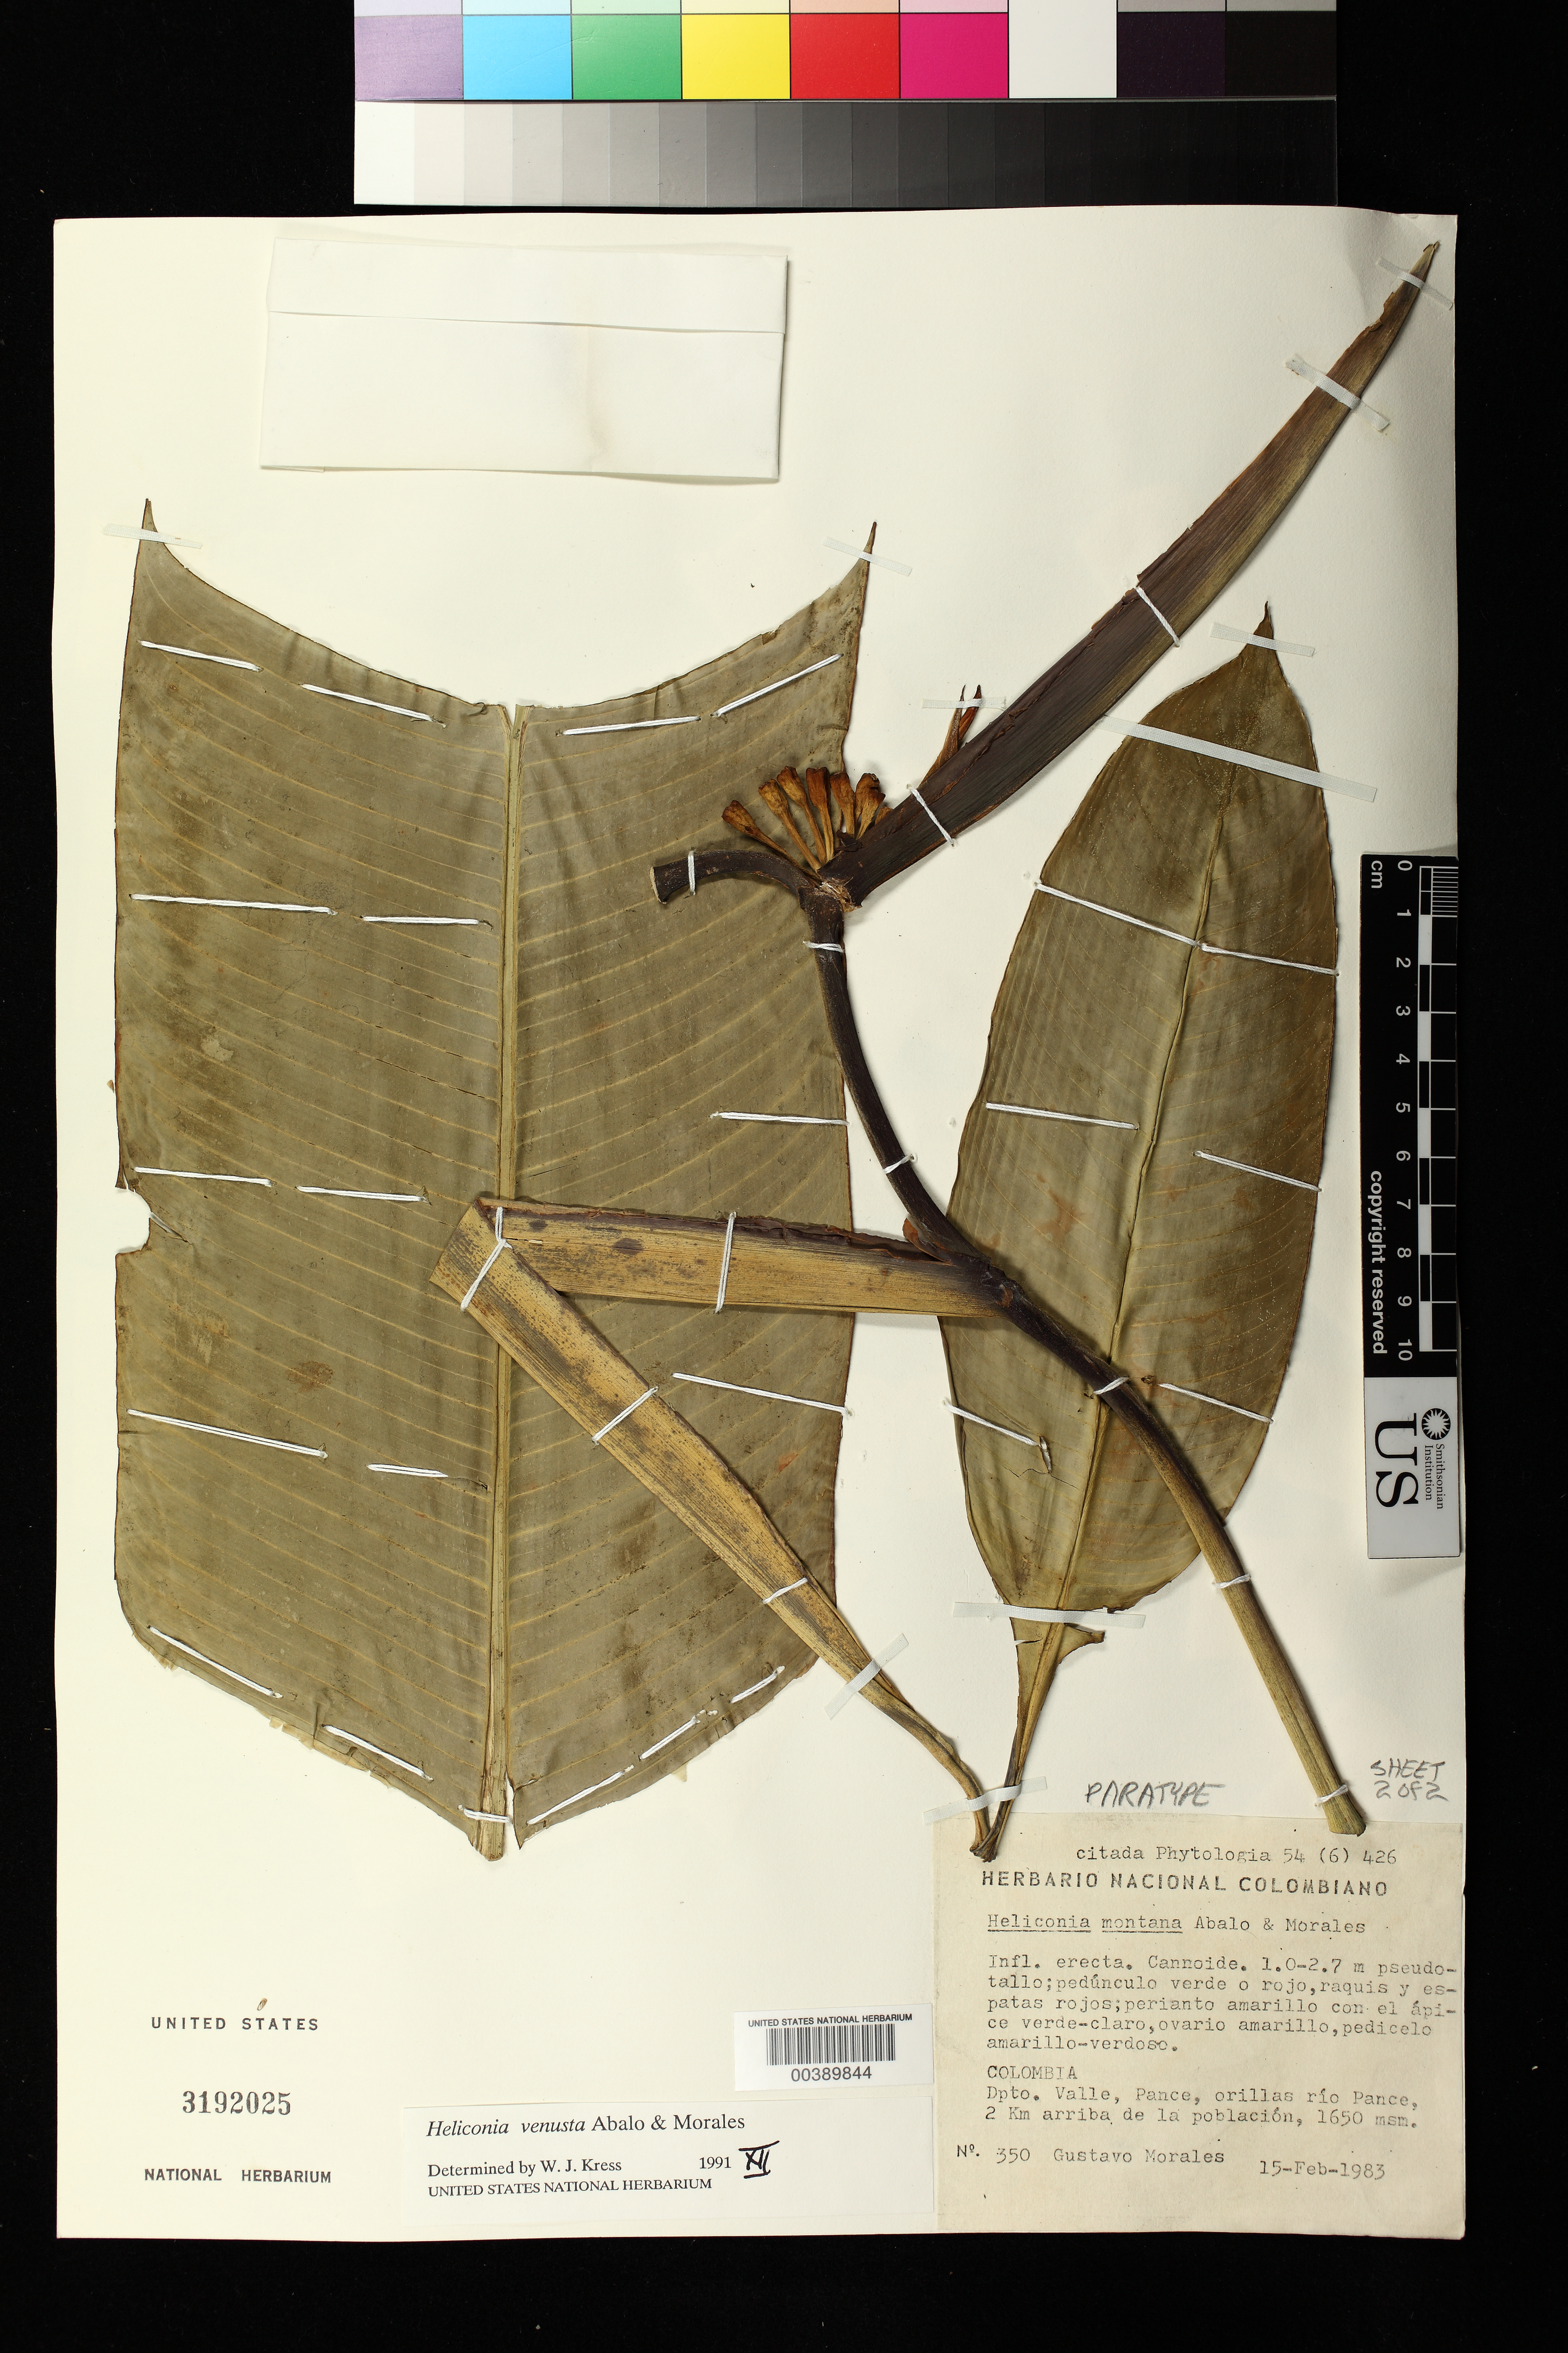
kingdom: Plantae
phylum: Tracheophyta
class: Liliopsida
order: Zingiberales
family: Heliconiaceae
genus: Heliconia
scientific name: Heliconia venusta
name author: Abalo & G. Morales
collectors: G. Morales L.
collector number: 350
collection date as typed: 15 Feb 1983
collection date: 1983-02-15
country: Colombia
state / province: Valle del Cauca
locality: Pance, Orilas Rio pance, 2 km Arriba de la poblacion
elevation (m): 1650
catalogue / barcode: US 3192025